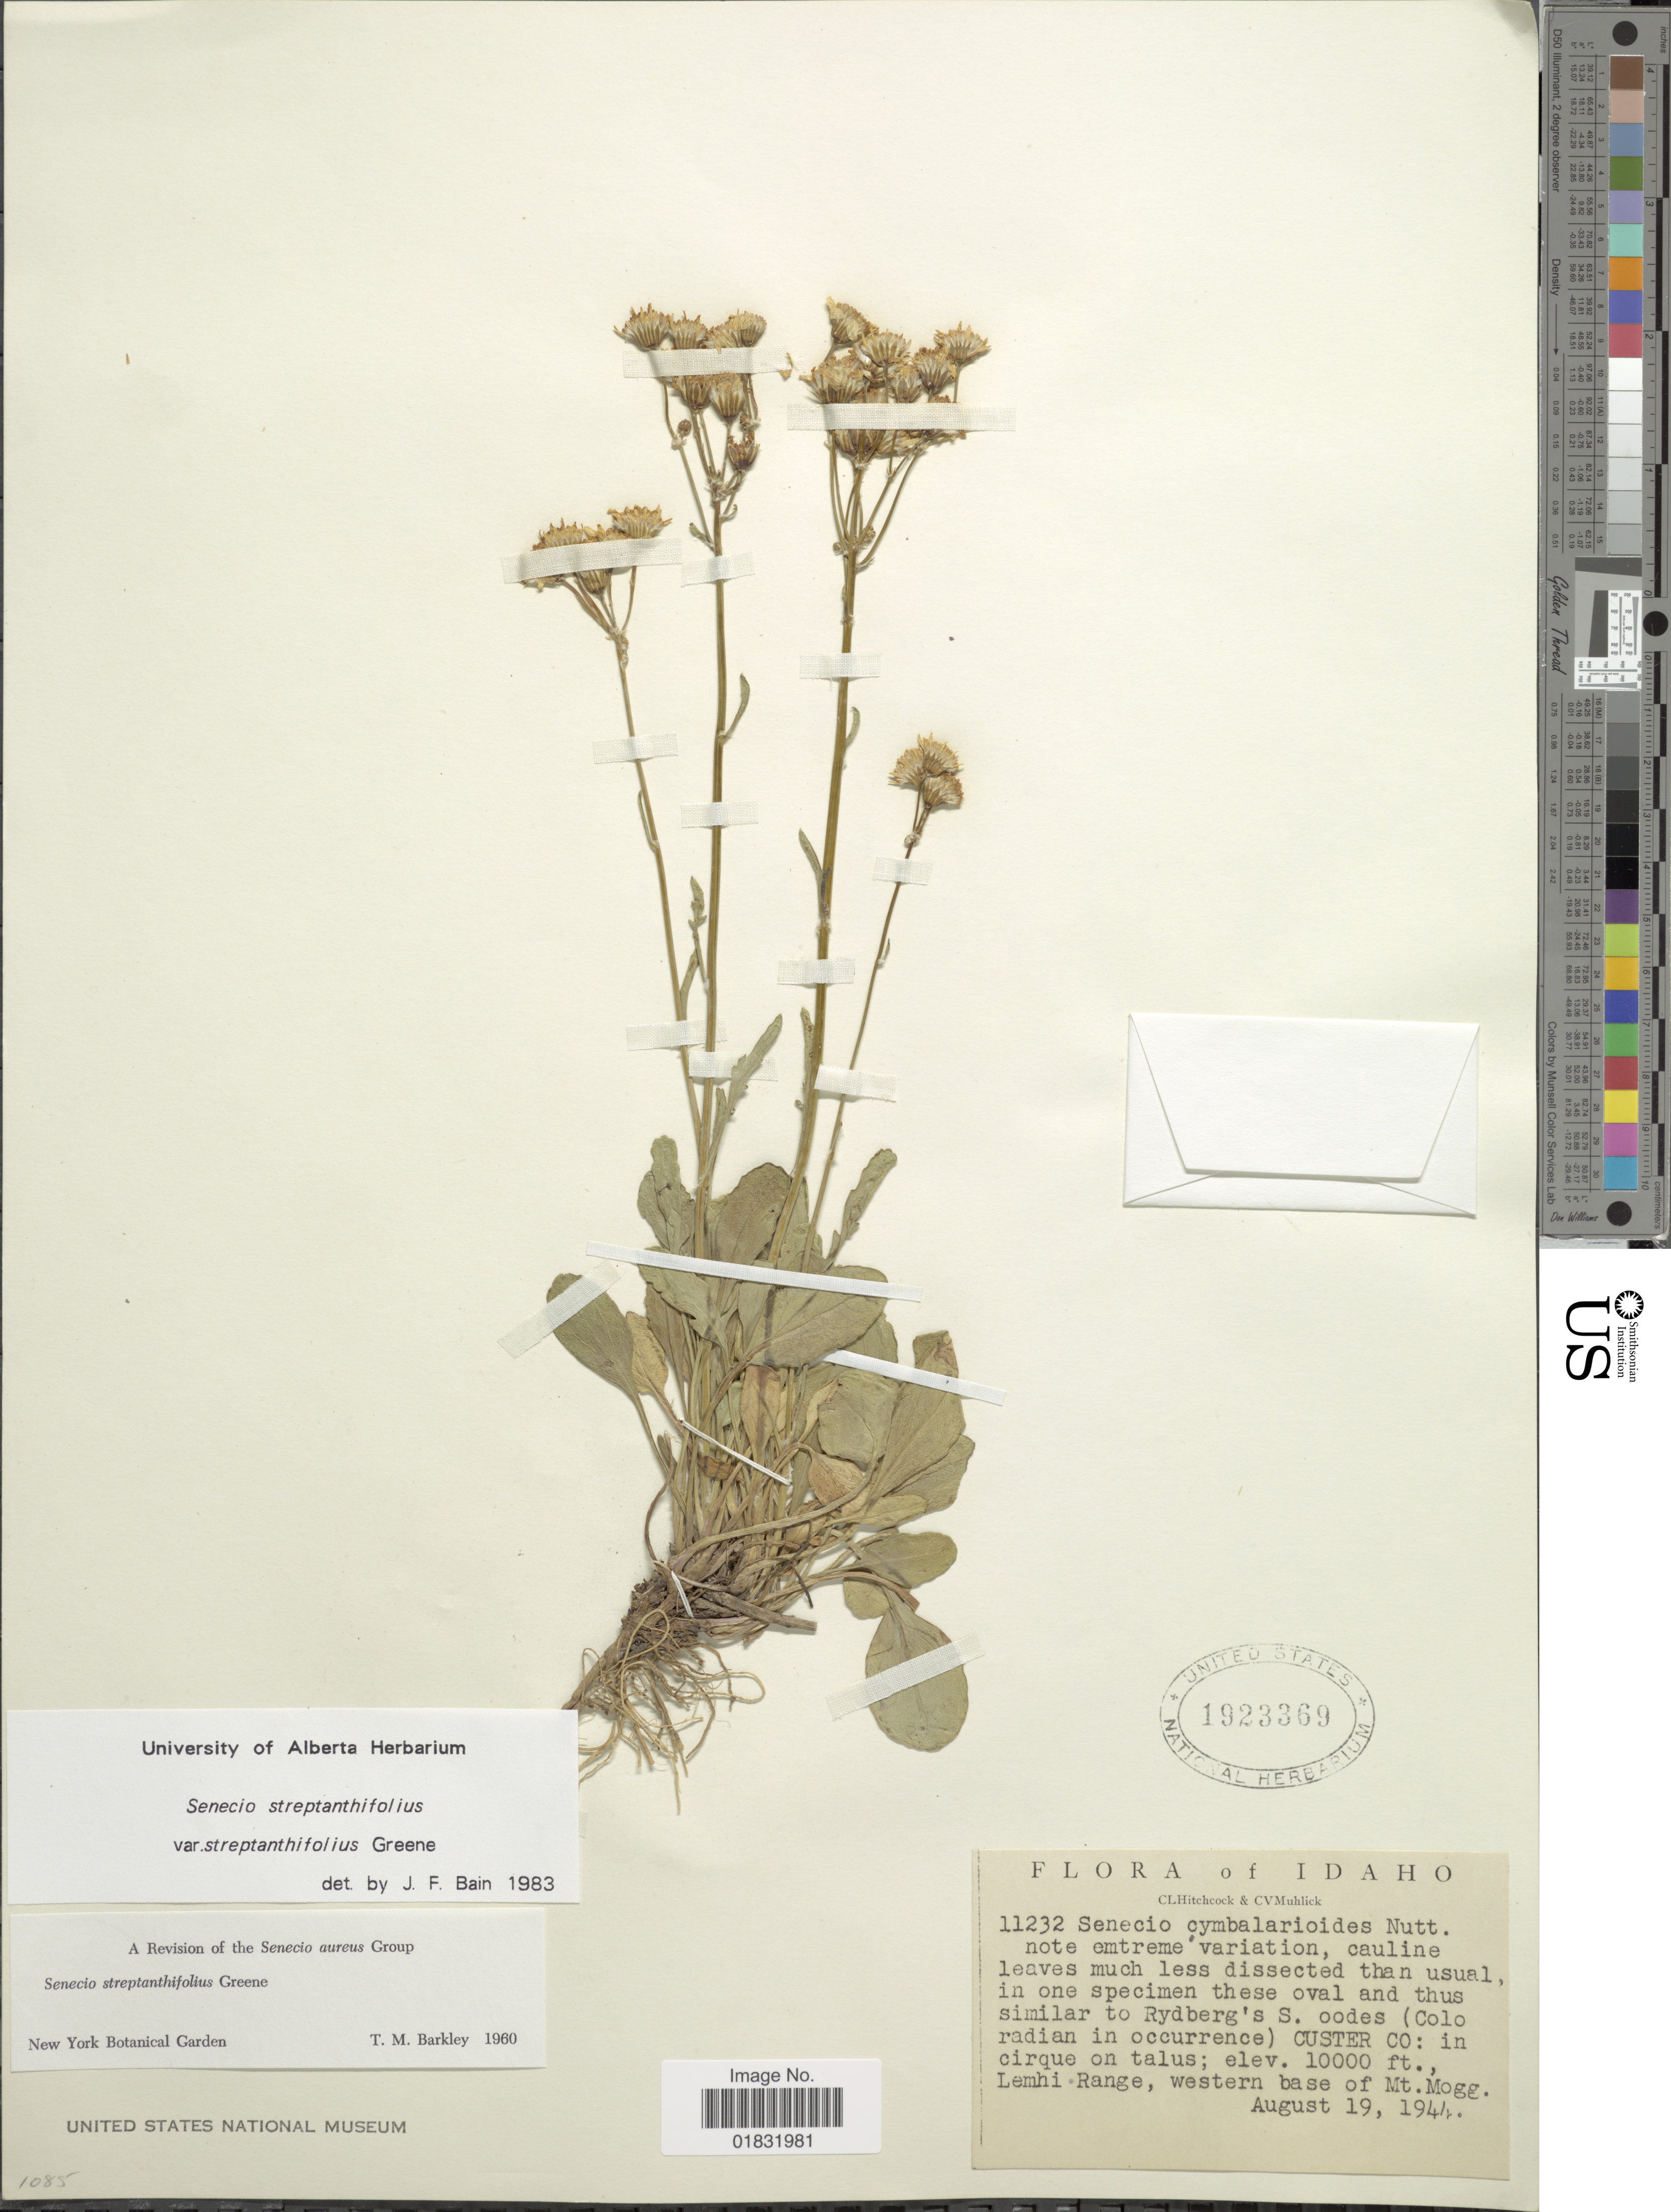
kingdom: Plantae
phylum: Tracheophyta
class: Magnoliopsida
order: Asterales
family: Asteraceae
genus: Packera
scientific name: Packera streptanthifolia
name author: (Greene) W.A. Weber & Á. Löve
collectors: C. L. Hitchcock & C. V. Muhlick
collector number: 11232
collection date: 1944-08-19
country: United States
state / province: Idaho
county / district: Custer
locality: in cirque on talus; Lemhi Range, western base of Mt. Mogg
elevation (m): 3048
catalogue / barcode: US 1923369